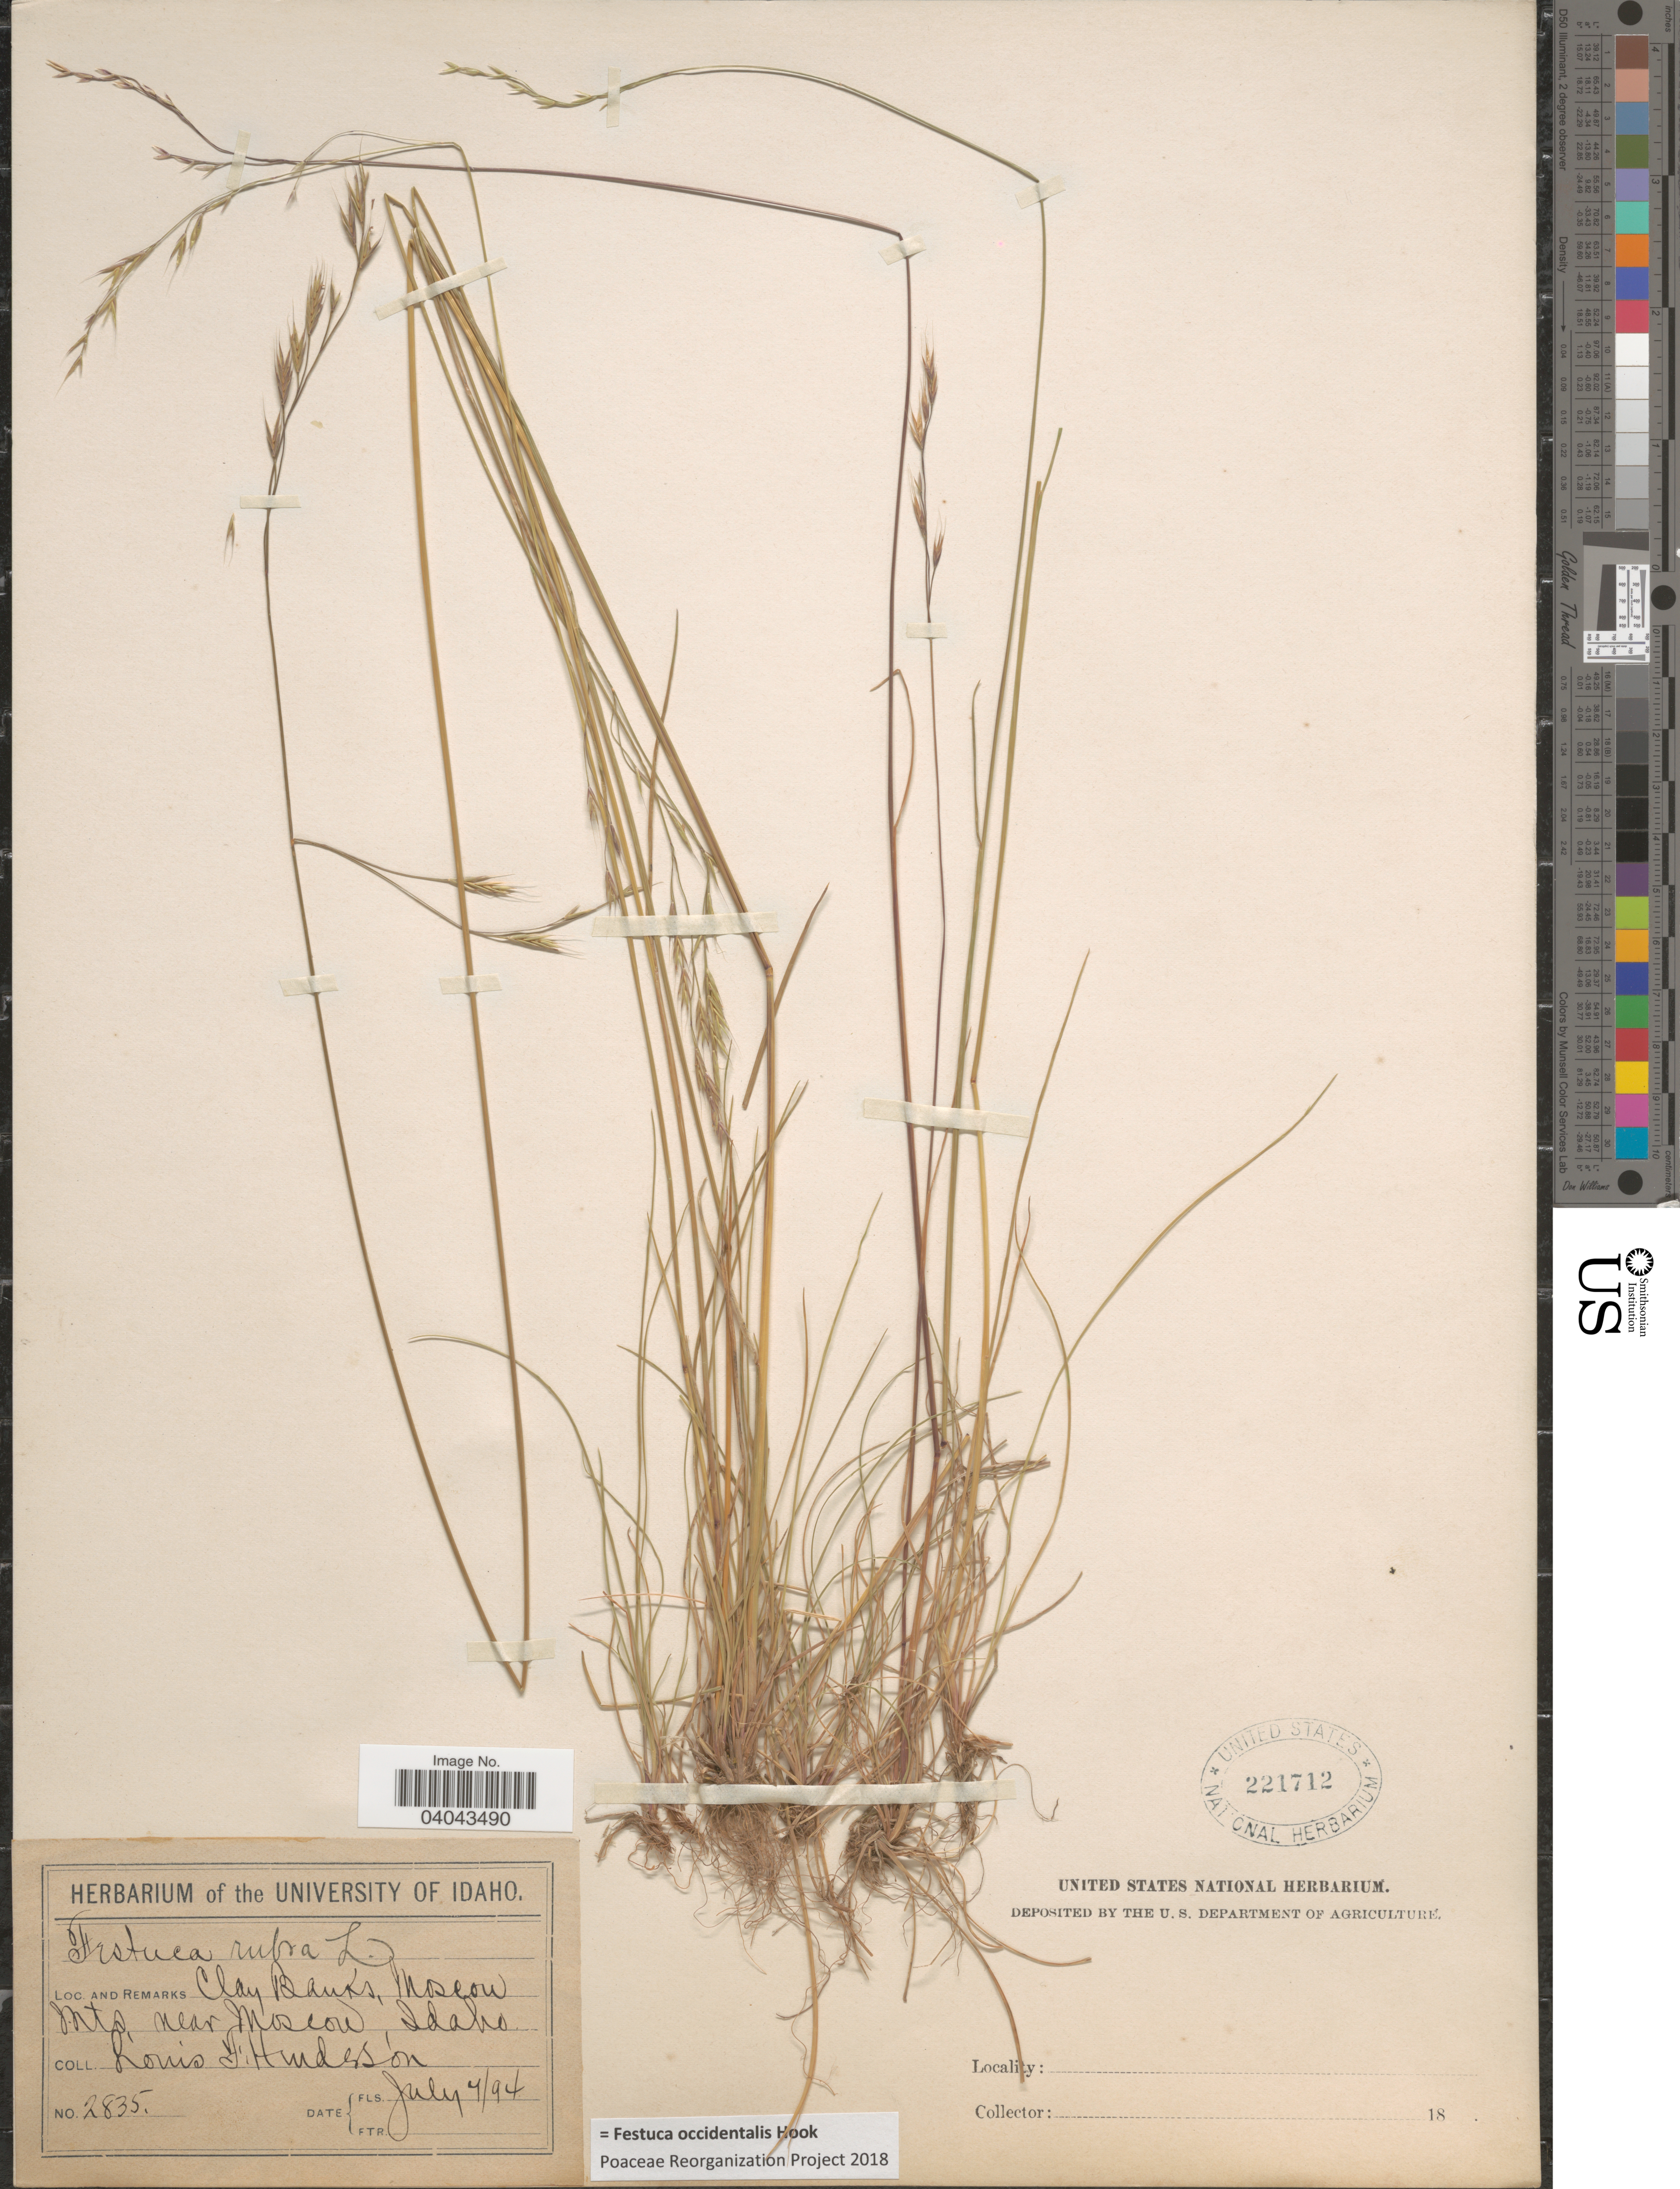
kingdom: Plantae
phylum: Tracheophyta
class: Liliopsida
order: Poales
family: Poaceae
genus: Festuca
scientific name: Festuca occidentalis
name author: Hook.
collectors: L. Henderson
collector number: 2835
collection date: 1894-07-07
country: United States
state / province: Idaho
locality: Clay Banks, Moscow Mts., near Moscow.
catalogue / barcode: US 221712